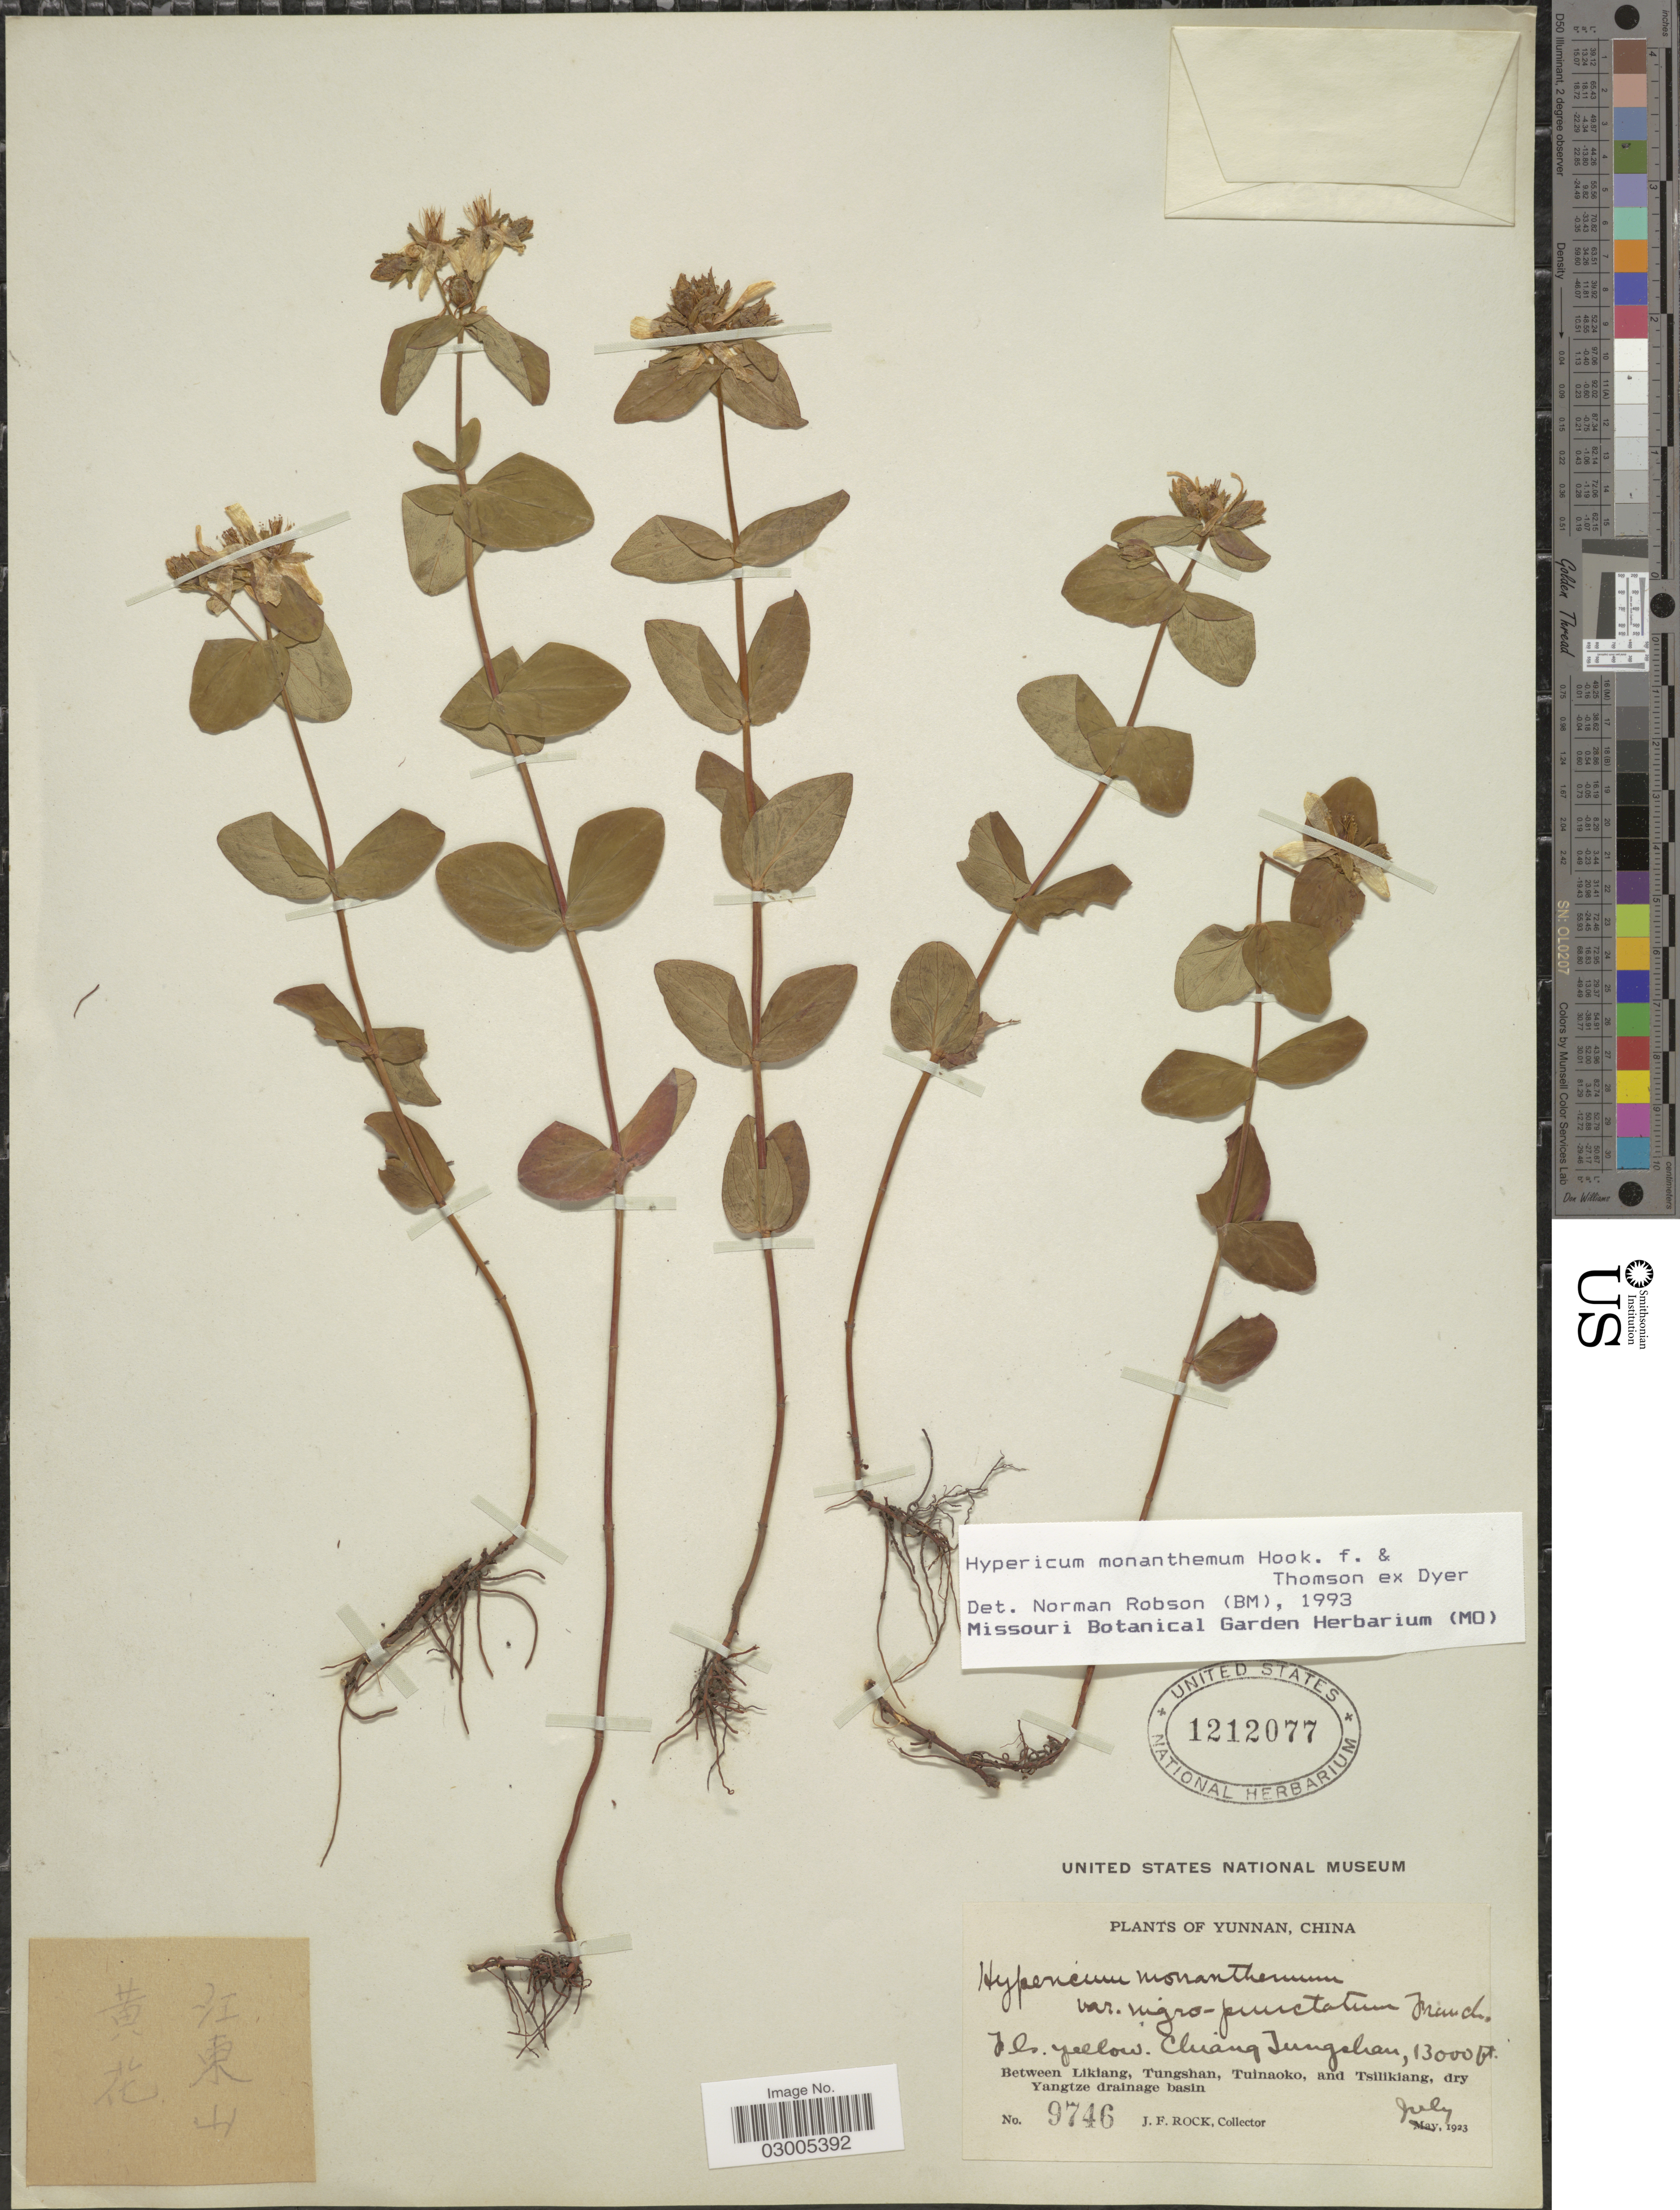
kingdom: Plantae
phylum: Tracheophyta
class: Magnoliopsida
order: Malpighiales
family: Hypericaceae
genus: Hypericum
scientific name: Hypericum monanthemum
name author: Hook. f. & Thomson ex Dyer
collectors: J. Rock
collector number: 9746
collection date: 1923-07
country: China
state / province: Yunnan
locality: Chiang Tungshan. Between Likiang, Tungshan, Tuinaoko, and Tsilikiang, dry Yangtze drainage basin.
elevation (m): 396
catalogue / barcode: US 1212077